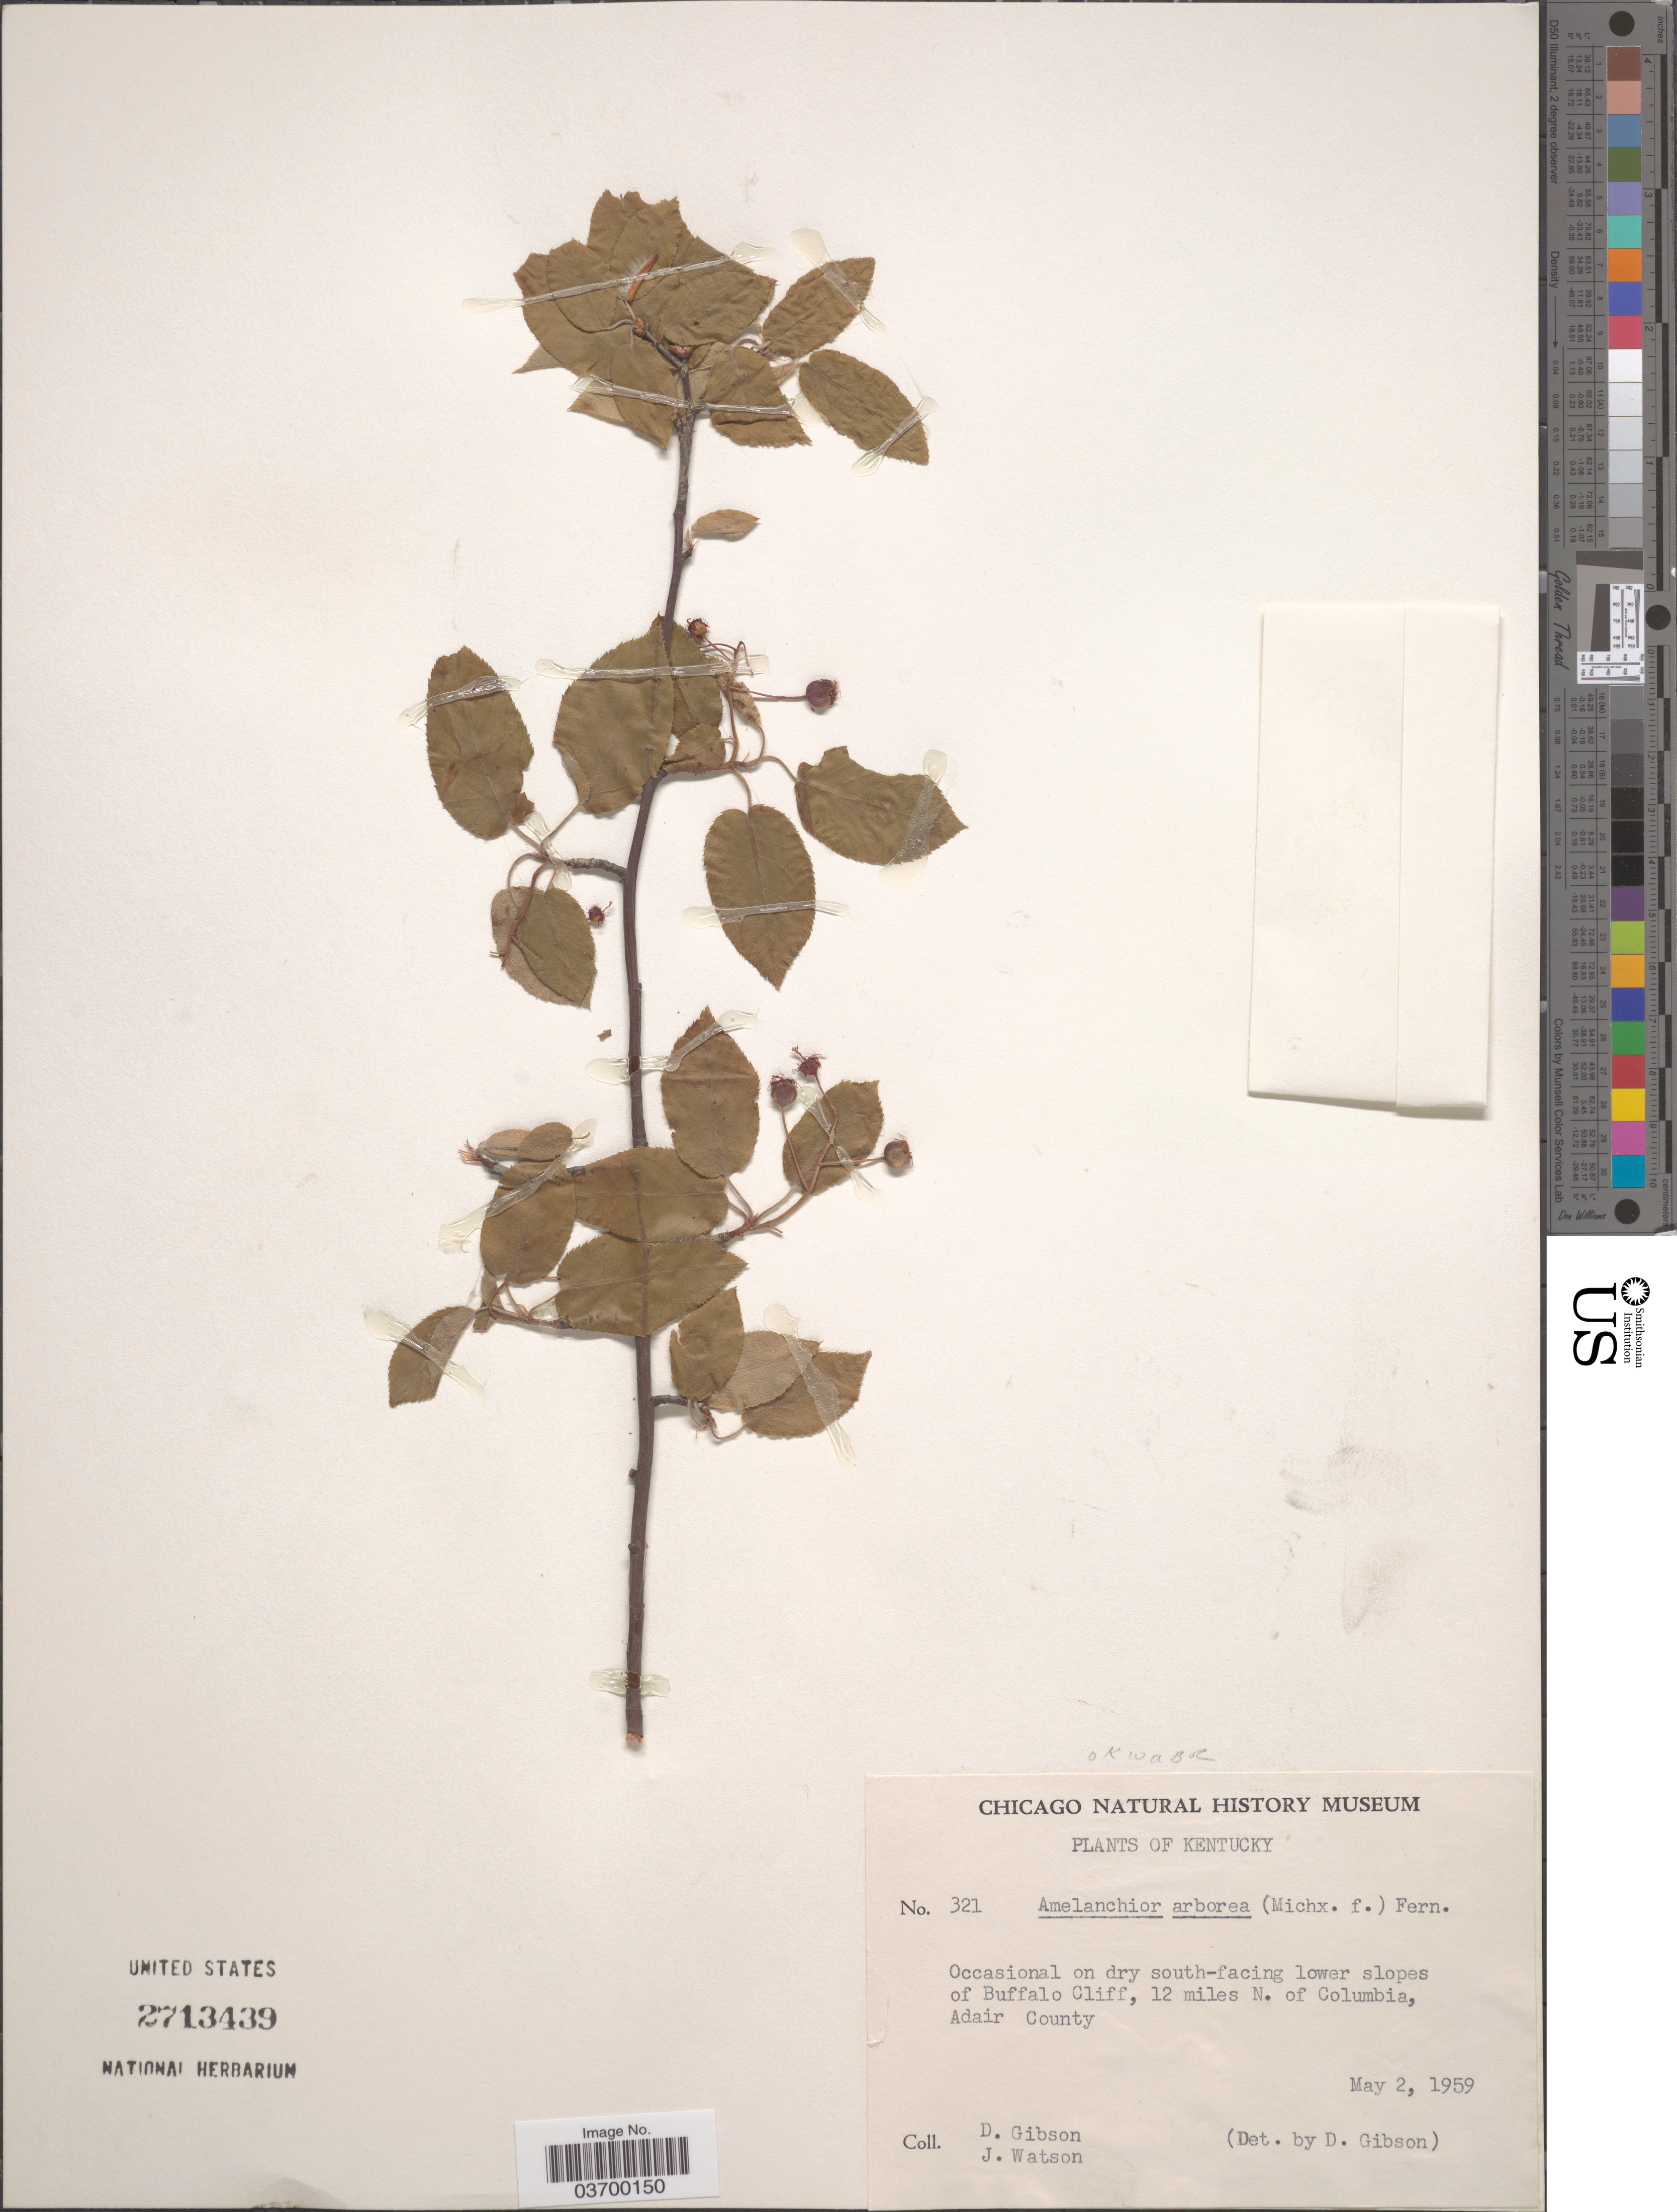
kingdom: Plantae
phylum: Tracheophyta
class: Magnoliopsida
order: Rosales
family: Rosaceae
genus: Amelanchier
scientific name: Amelanchier arborea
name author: (F. Michx.) Fernald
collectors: D. Gibson & J. Watson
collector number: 321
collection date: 1959-05-02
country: United States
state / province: Kentucky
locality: On dry south-facing lower slopes of Buffalo Cliff, 12 miles N. of Columbia, Adair County.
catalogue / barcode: US 2713439